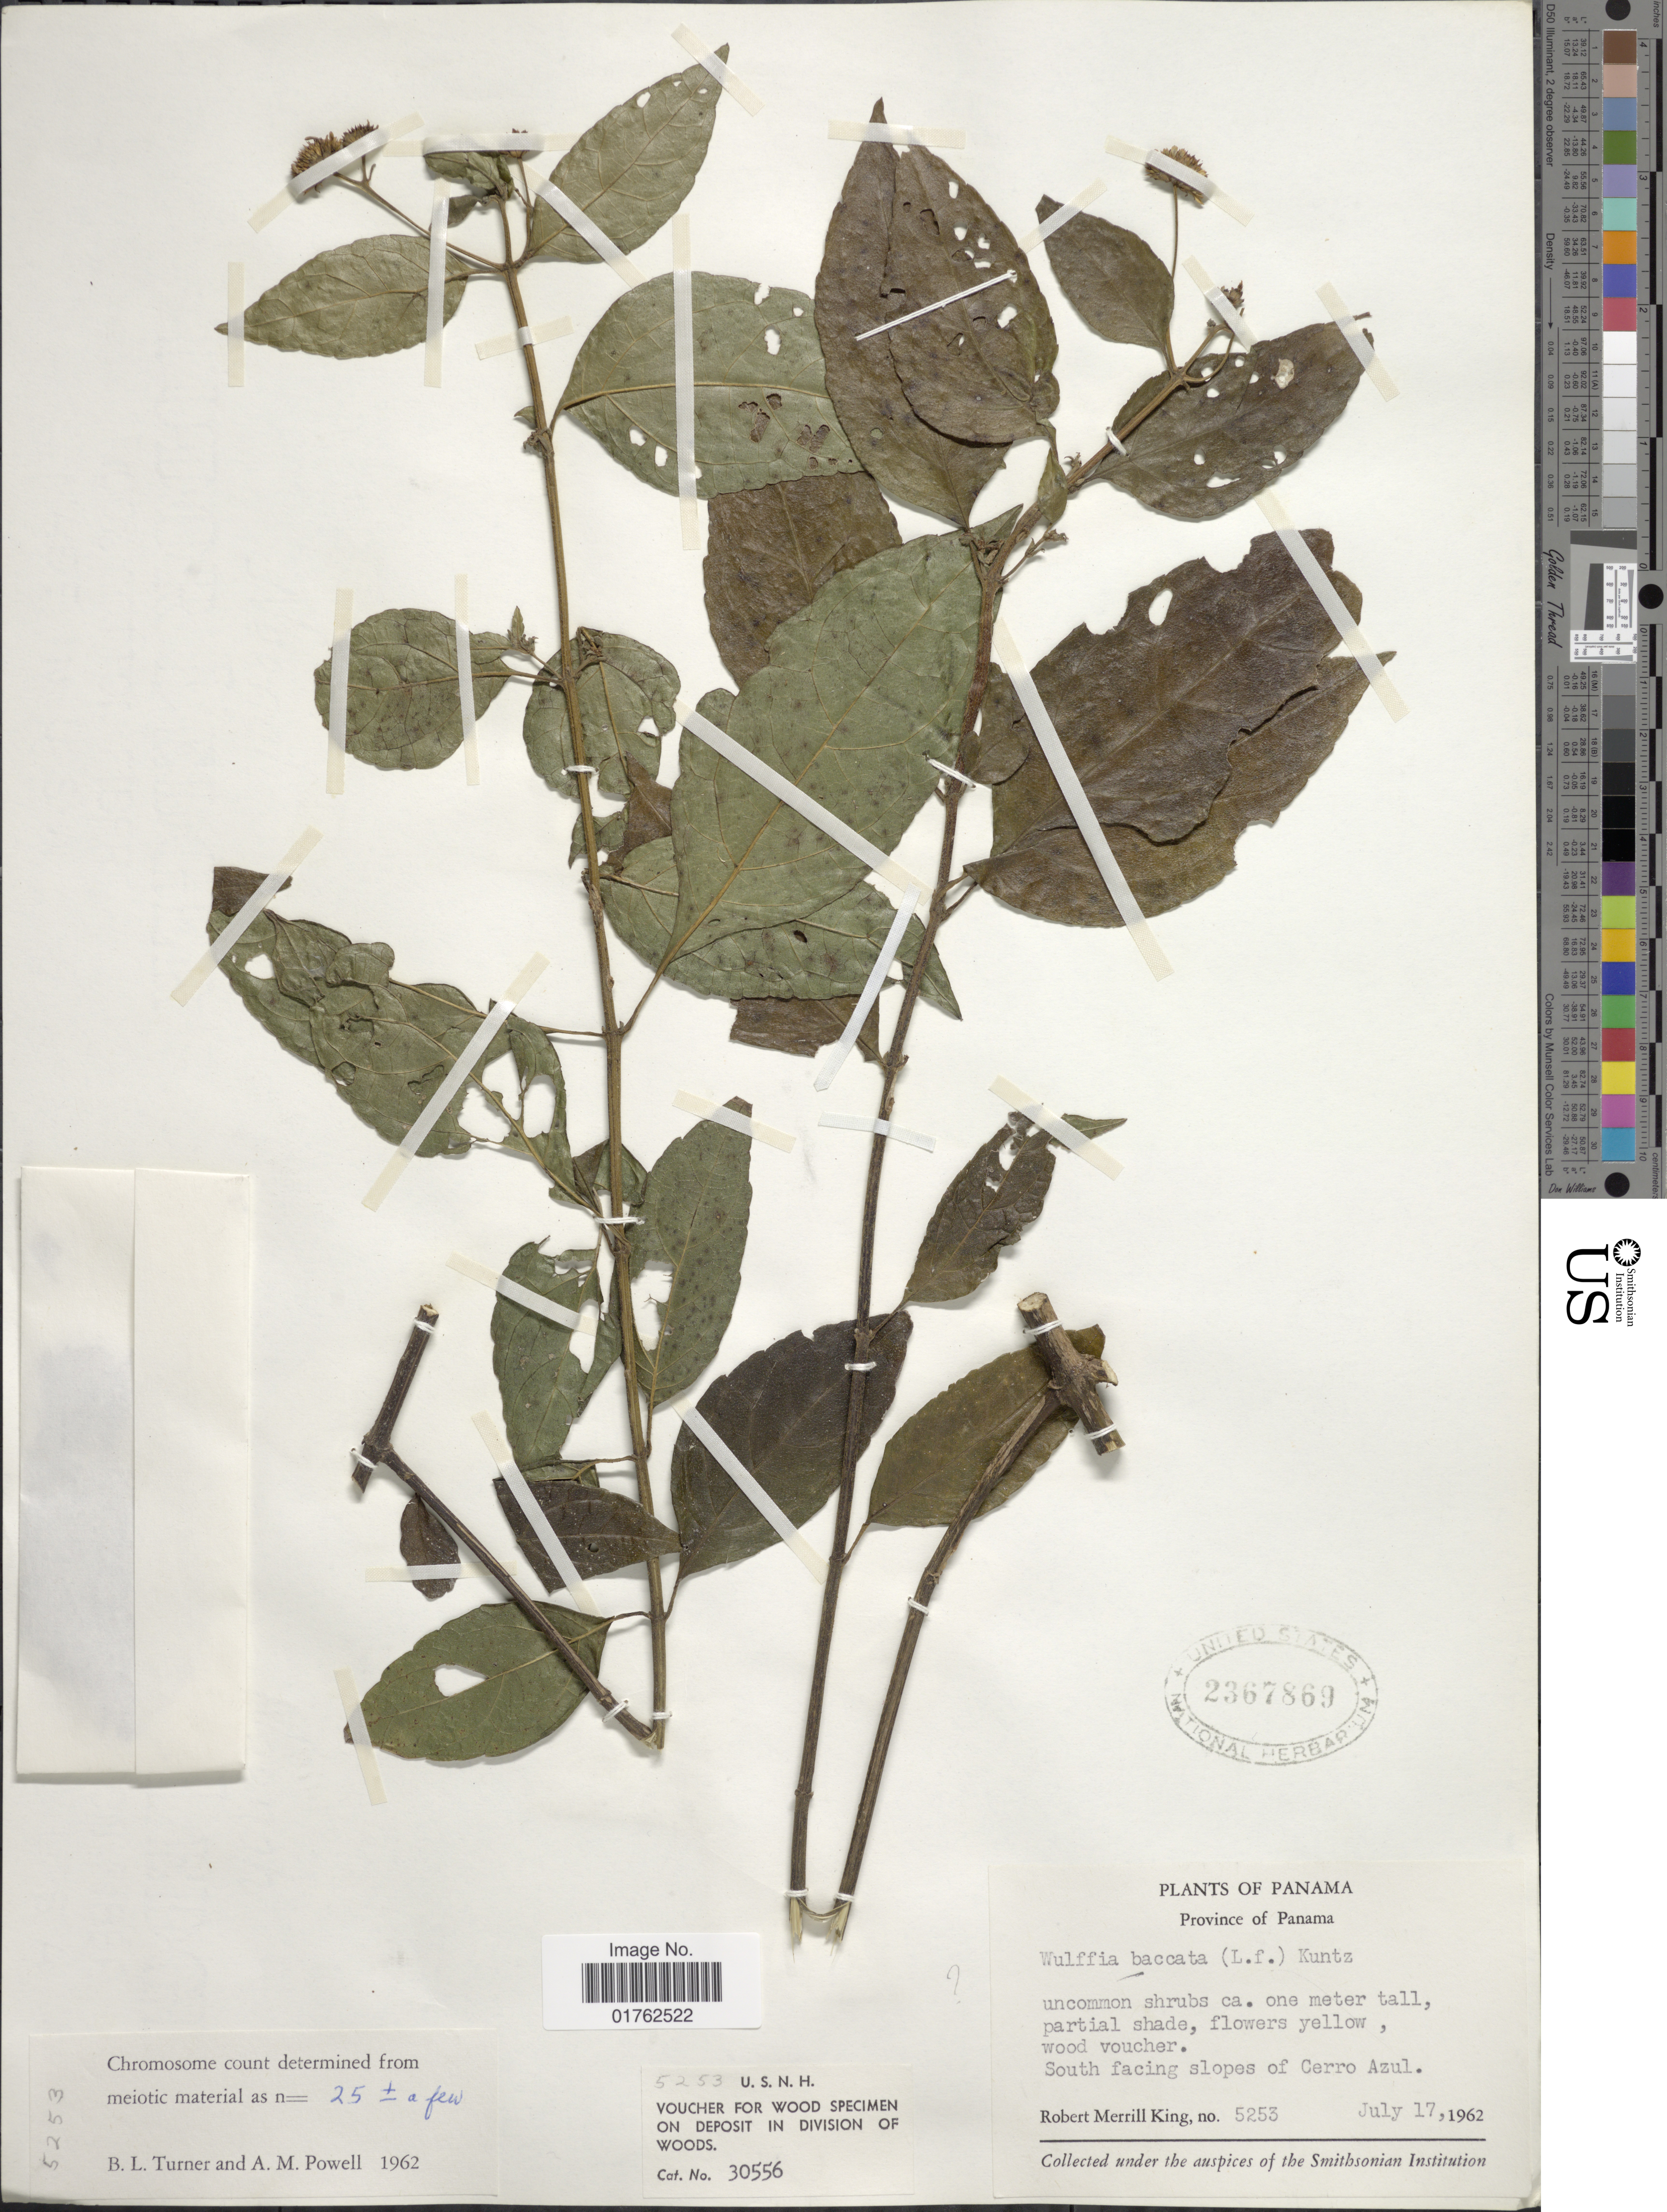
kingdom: Plantae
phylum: Tracheophyta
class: Magnoliopsida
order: Asterales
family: Asteraceae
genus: Wulffia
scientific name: Wulffia baccata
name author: (L. f.) Kuntze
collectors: R. M. King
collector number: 5253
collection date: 1962-07-17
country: Panama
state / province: Panamá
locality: South facing slopes of Cerro Azul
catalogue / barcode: US 2367869